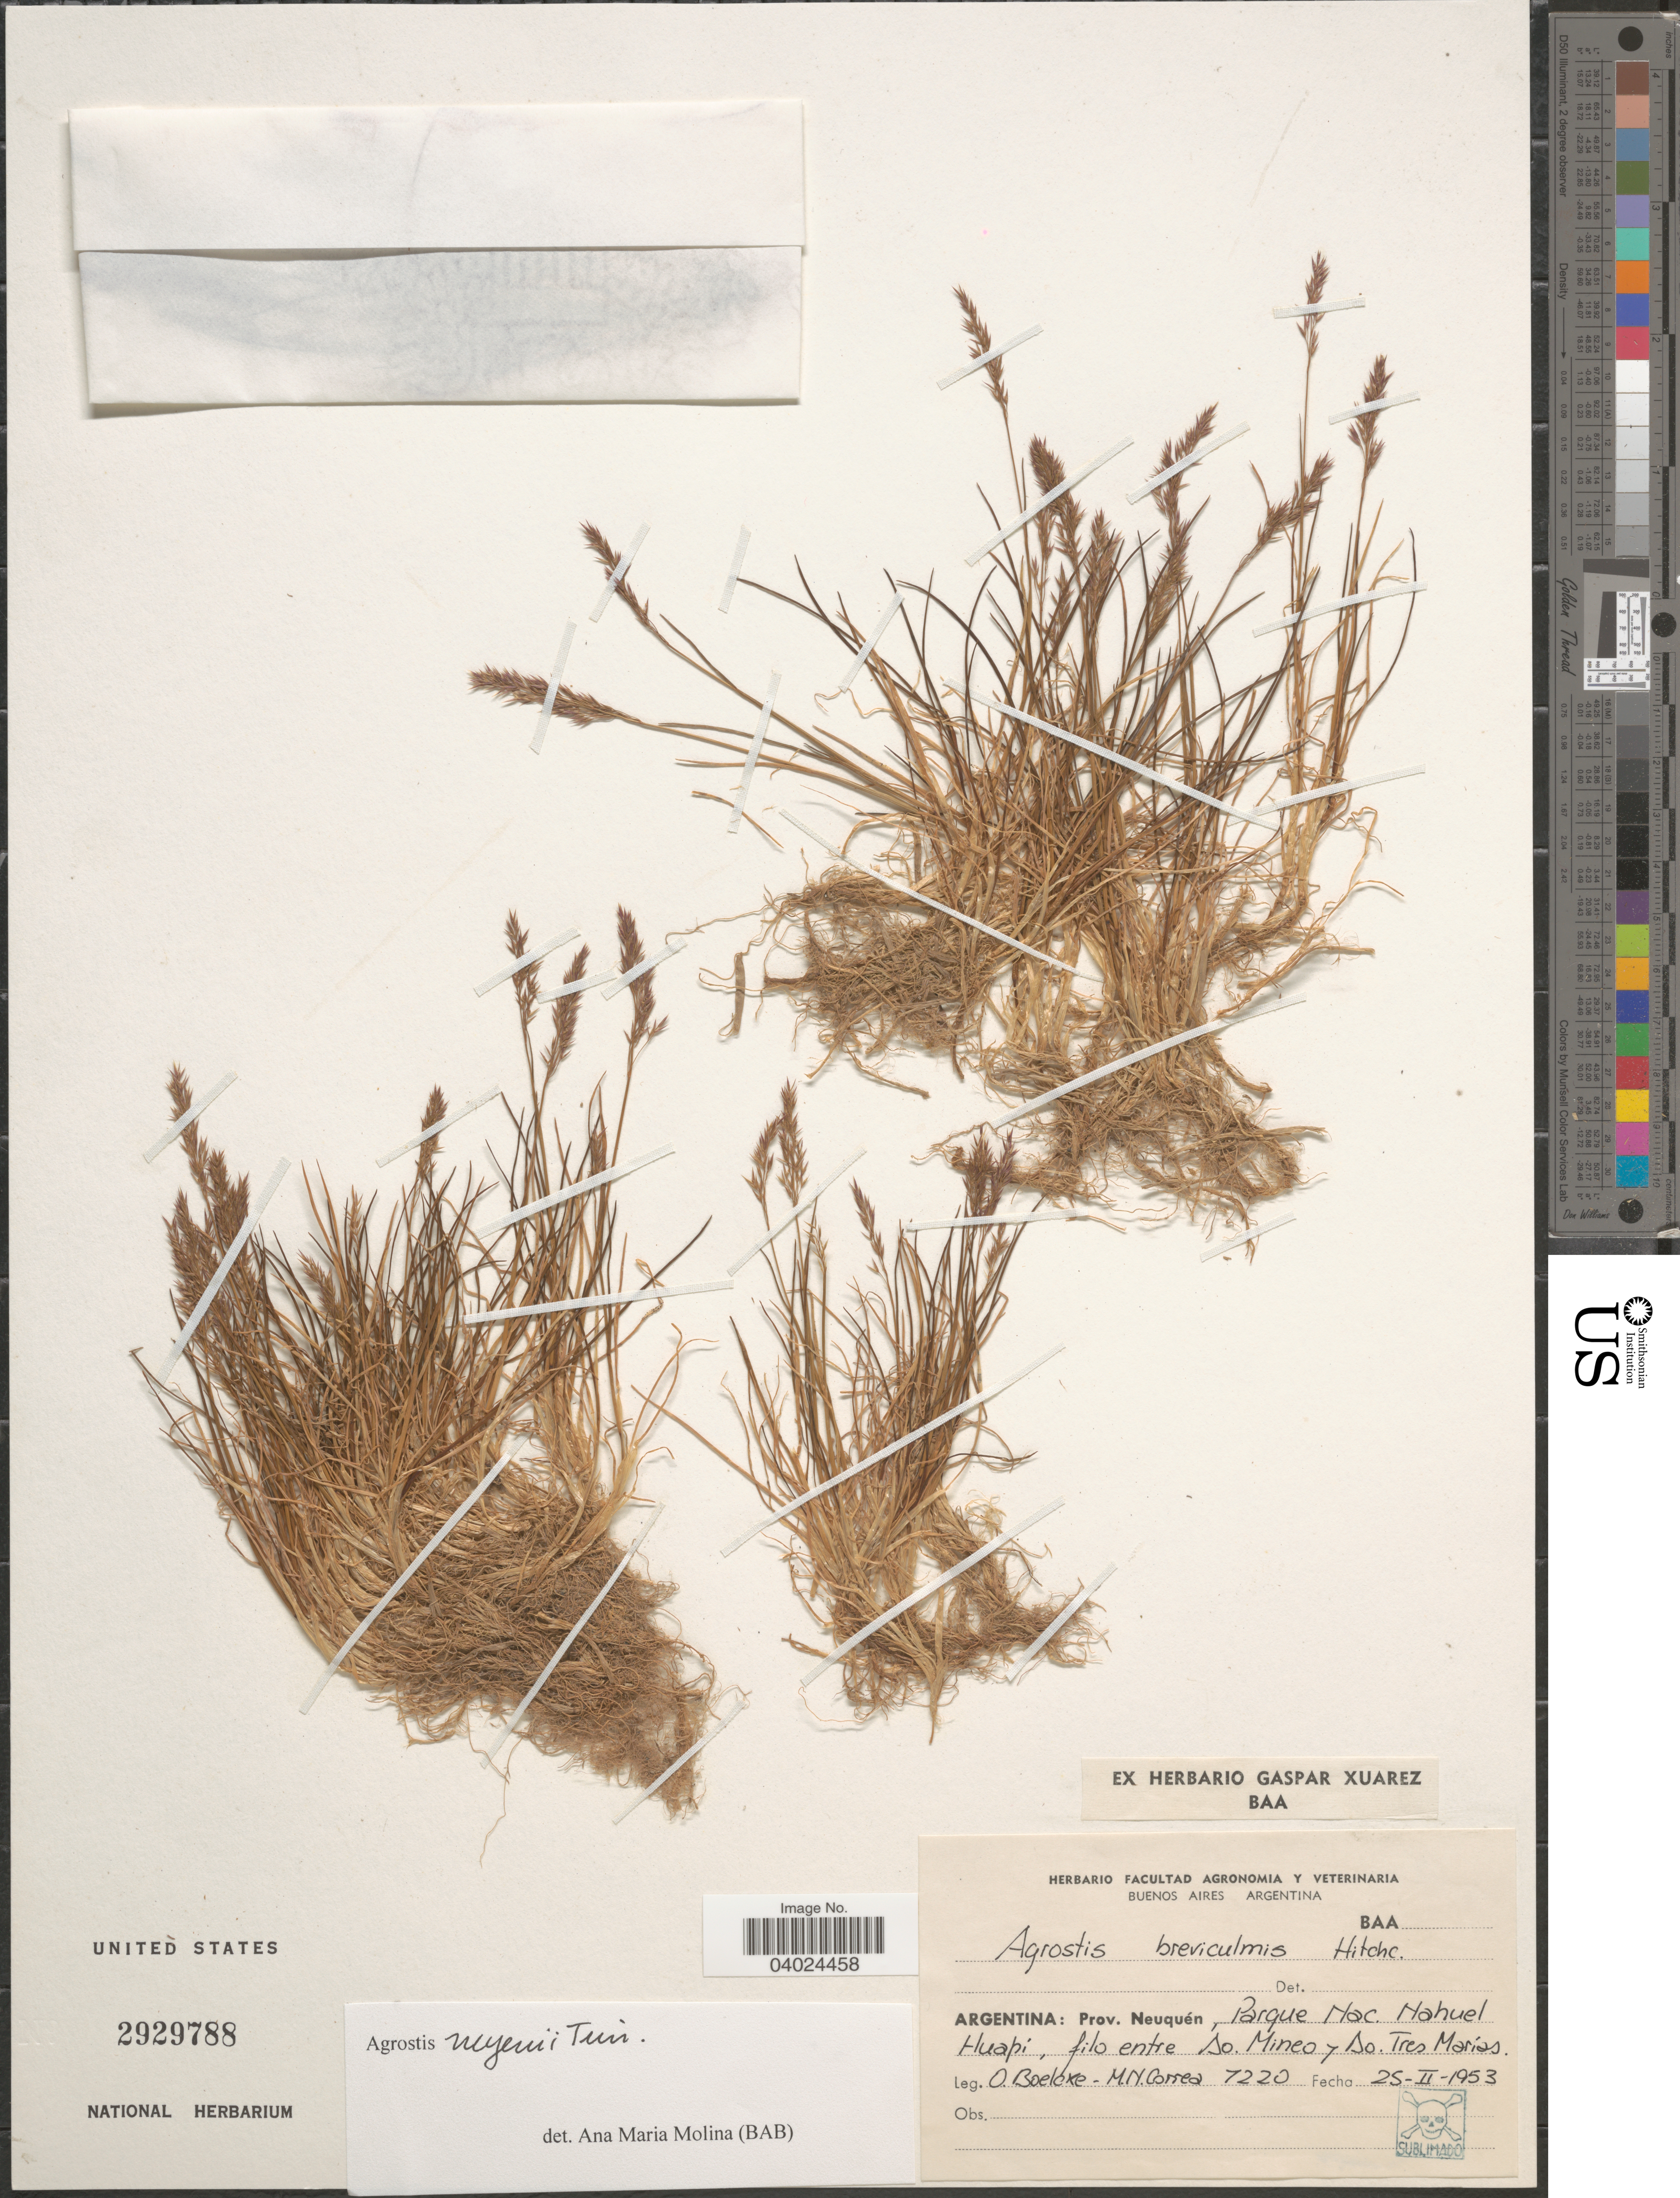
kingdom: Plantae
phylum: Tracheophyta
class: Liliopsida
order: Poales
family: Poaceae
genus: Agrostis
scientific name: Agrostis meyenii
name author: Trin.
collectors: O. Boelcke & M. N. Correa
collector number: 7220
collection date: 1953-02-25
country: Argentina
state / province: Neuquen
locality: Parque Nac. Nahuel Huapi, filo entre So. Mineo y So. Tres Marías.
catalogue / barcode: US 2929788